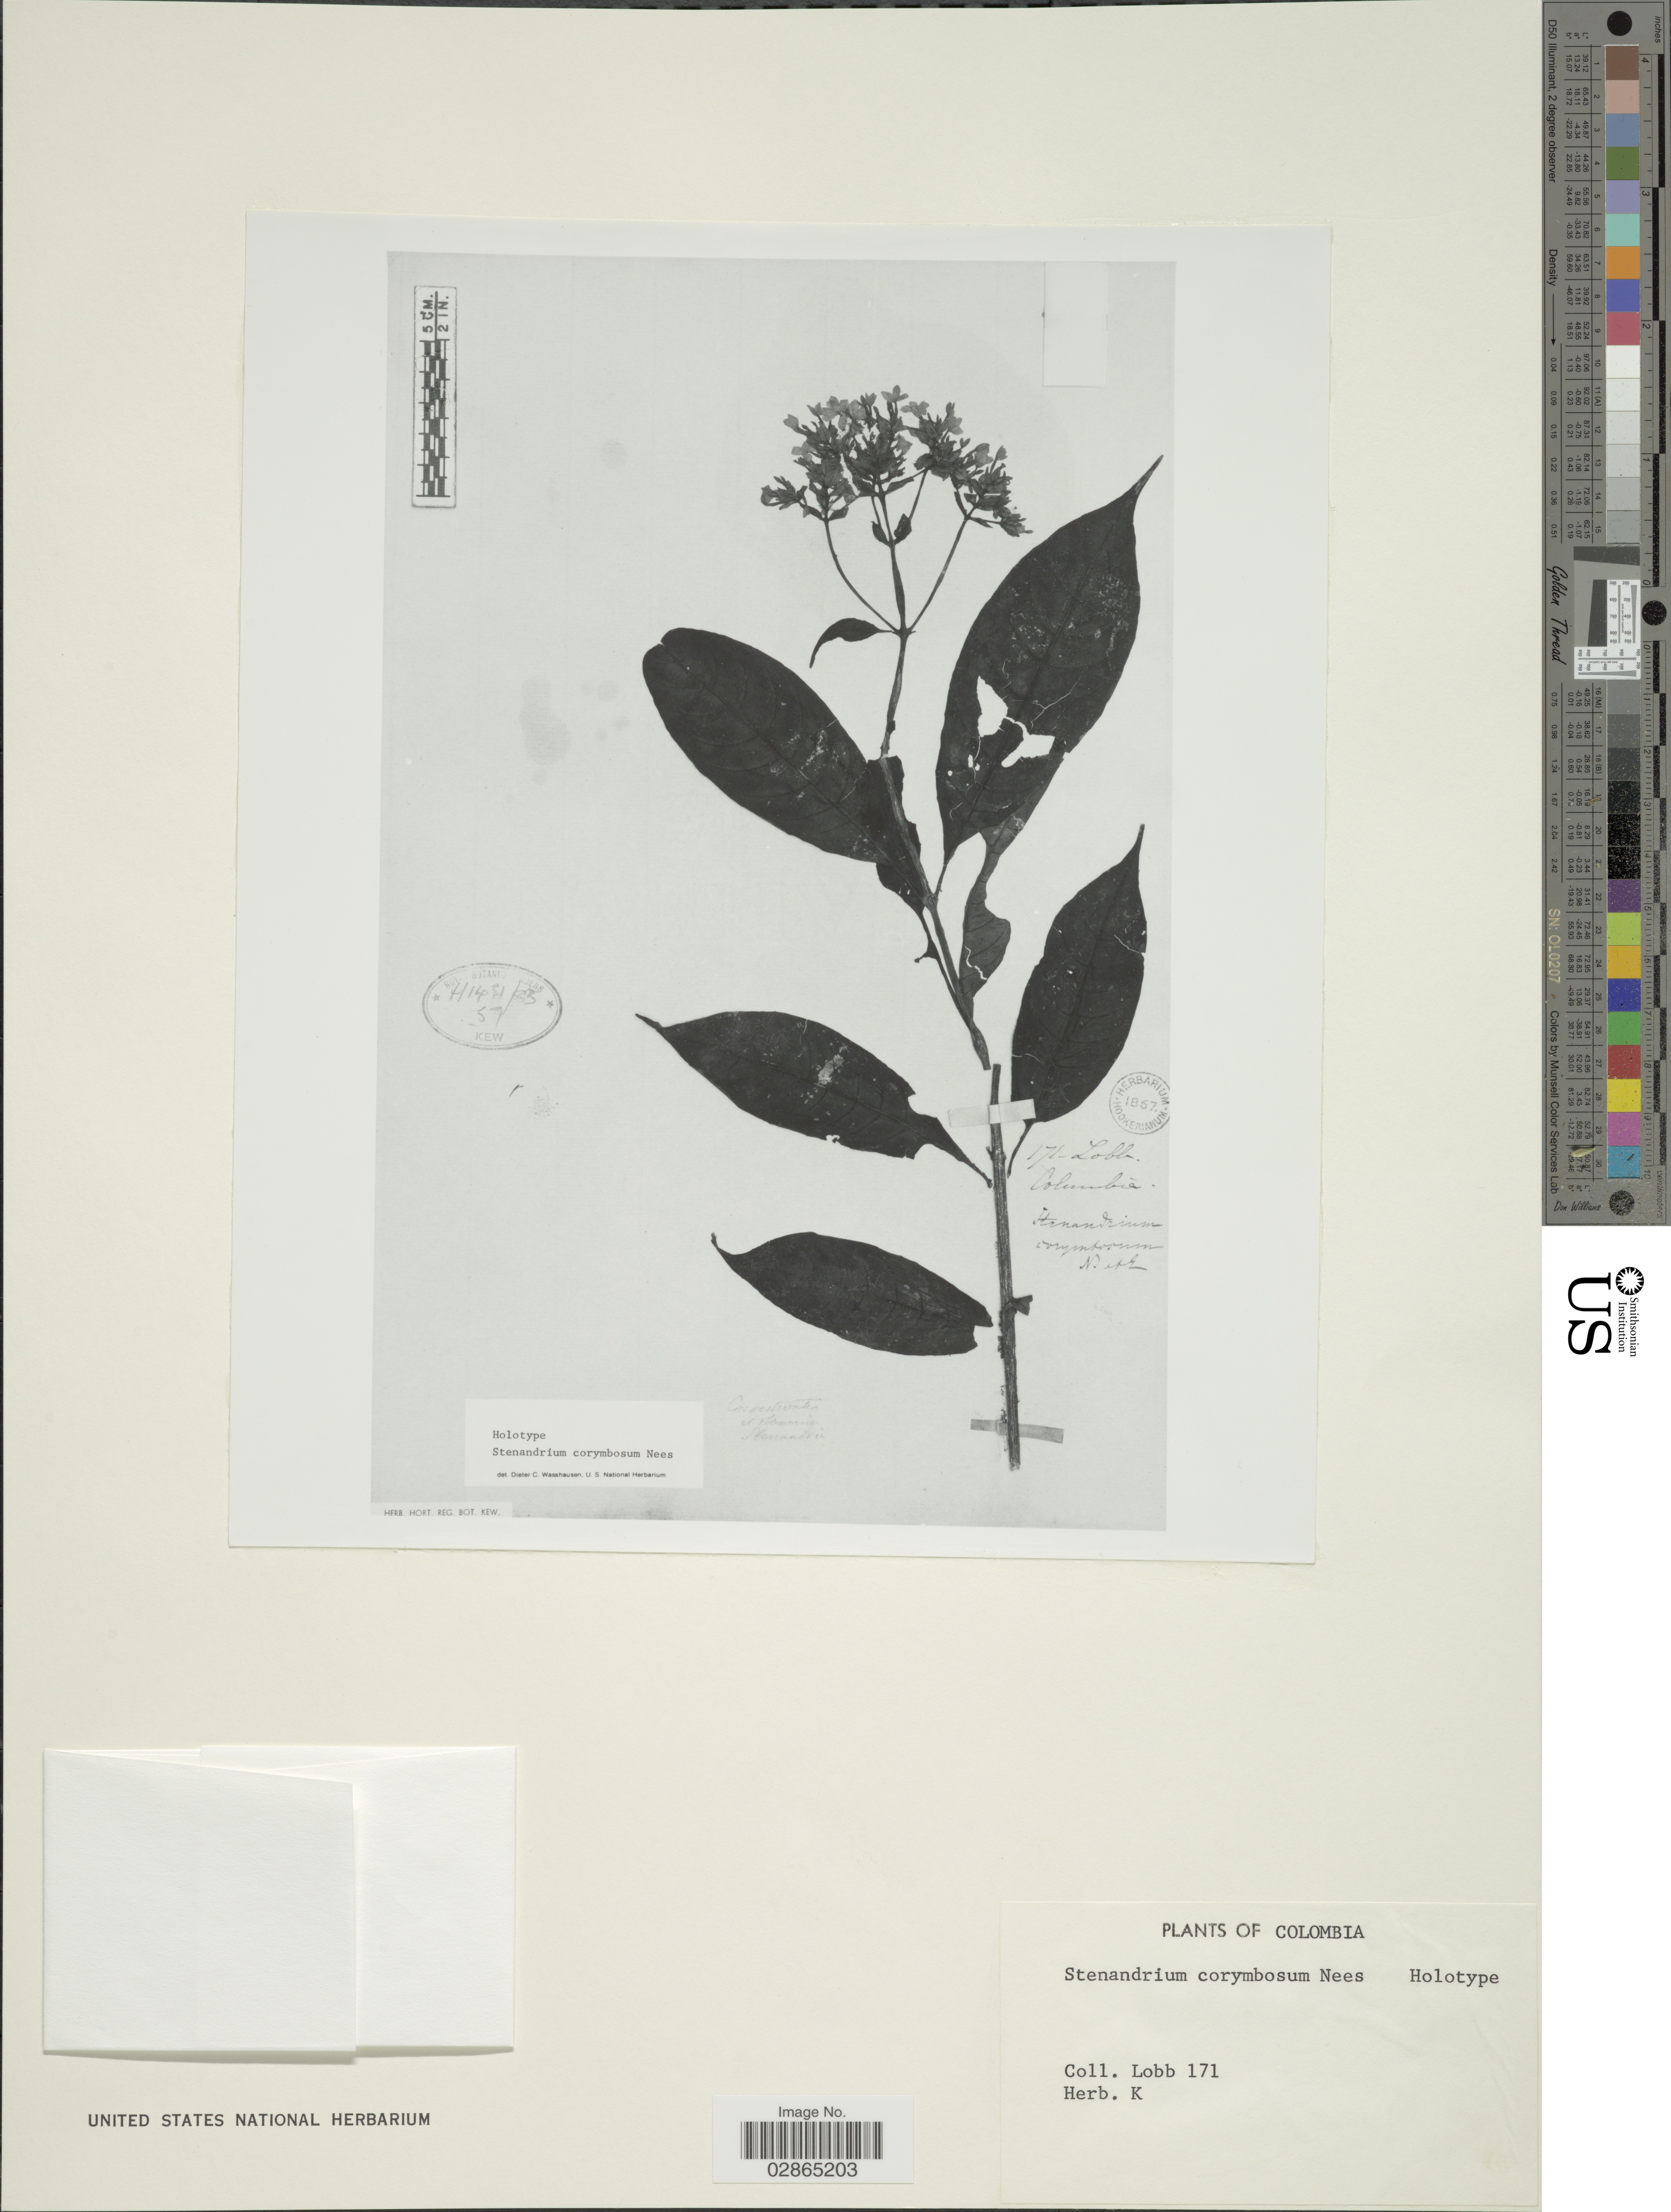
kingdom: Plantae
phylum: Tracheophyta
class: Magnoliopsida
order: Lamiales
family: Acanthaceae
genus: Stenandrium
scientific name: Stenandrium corymbosum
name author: Nees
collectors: Lobb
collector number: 171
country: Colombia